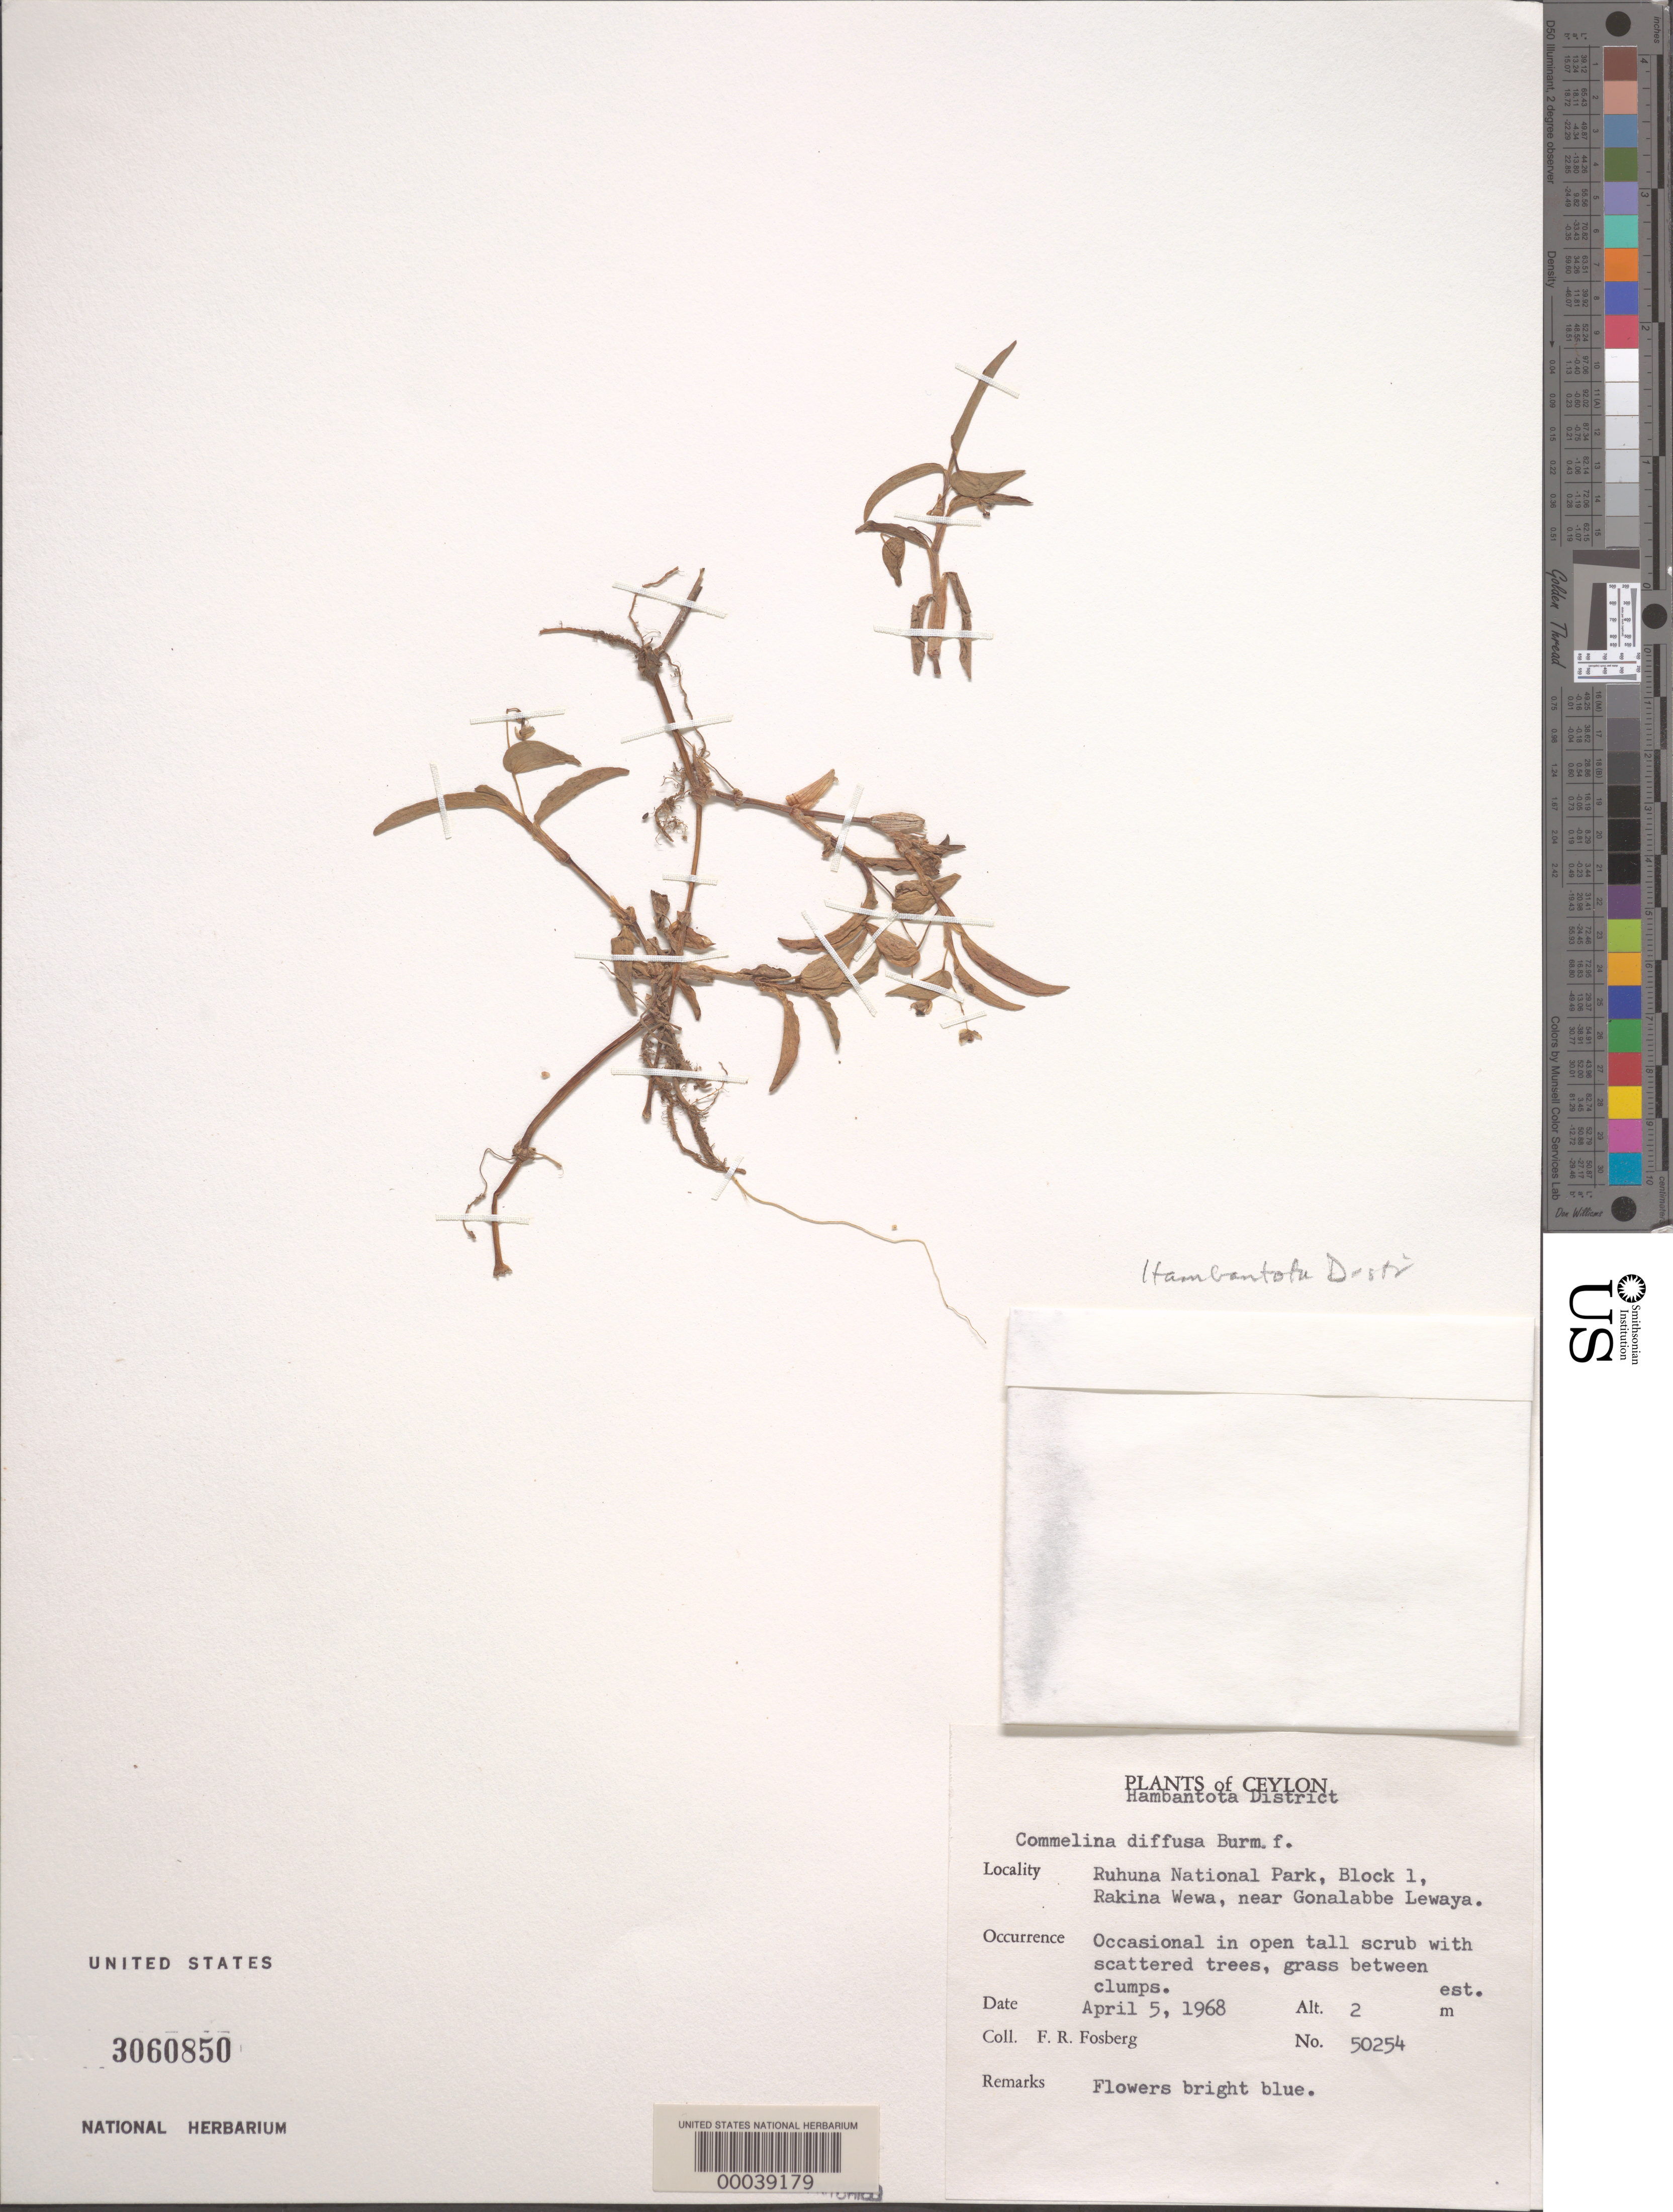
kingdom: Plantae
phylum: Tracheophyta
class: Liliopsida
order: Commelinales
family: Commelinaceae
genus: Commelina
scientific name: Commelina diffusa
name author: Burm. f.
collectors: F. R. Fosberg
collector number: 50254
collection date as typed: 05 Apr 1968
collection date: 1968-04-05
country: Sri Lanka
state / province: Southern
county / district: Hambantota Dist.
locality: Ruhuna national park, rakina wewa, near gonalabbe lewaya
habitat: Tall scrub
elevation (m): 2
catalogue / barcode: US 3060850